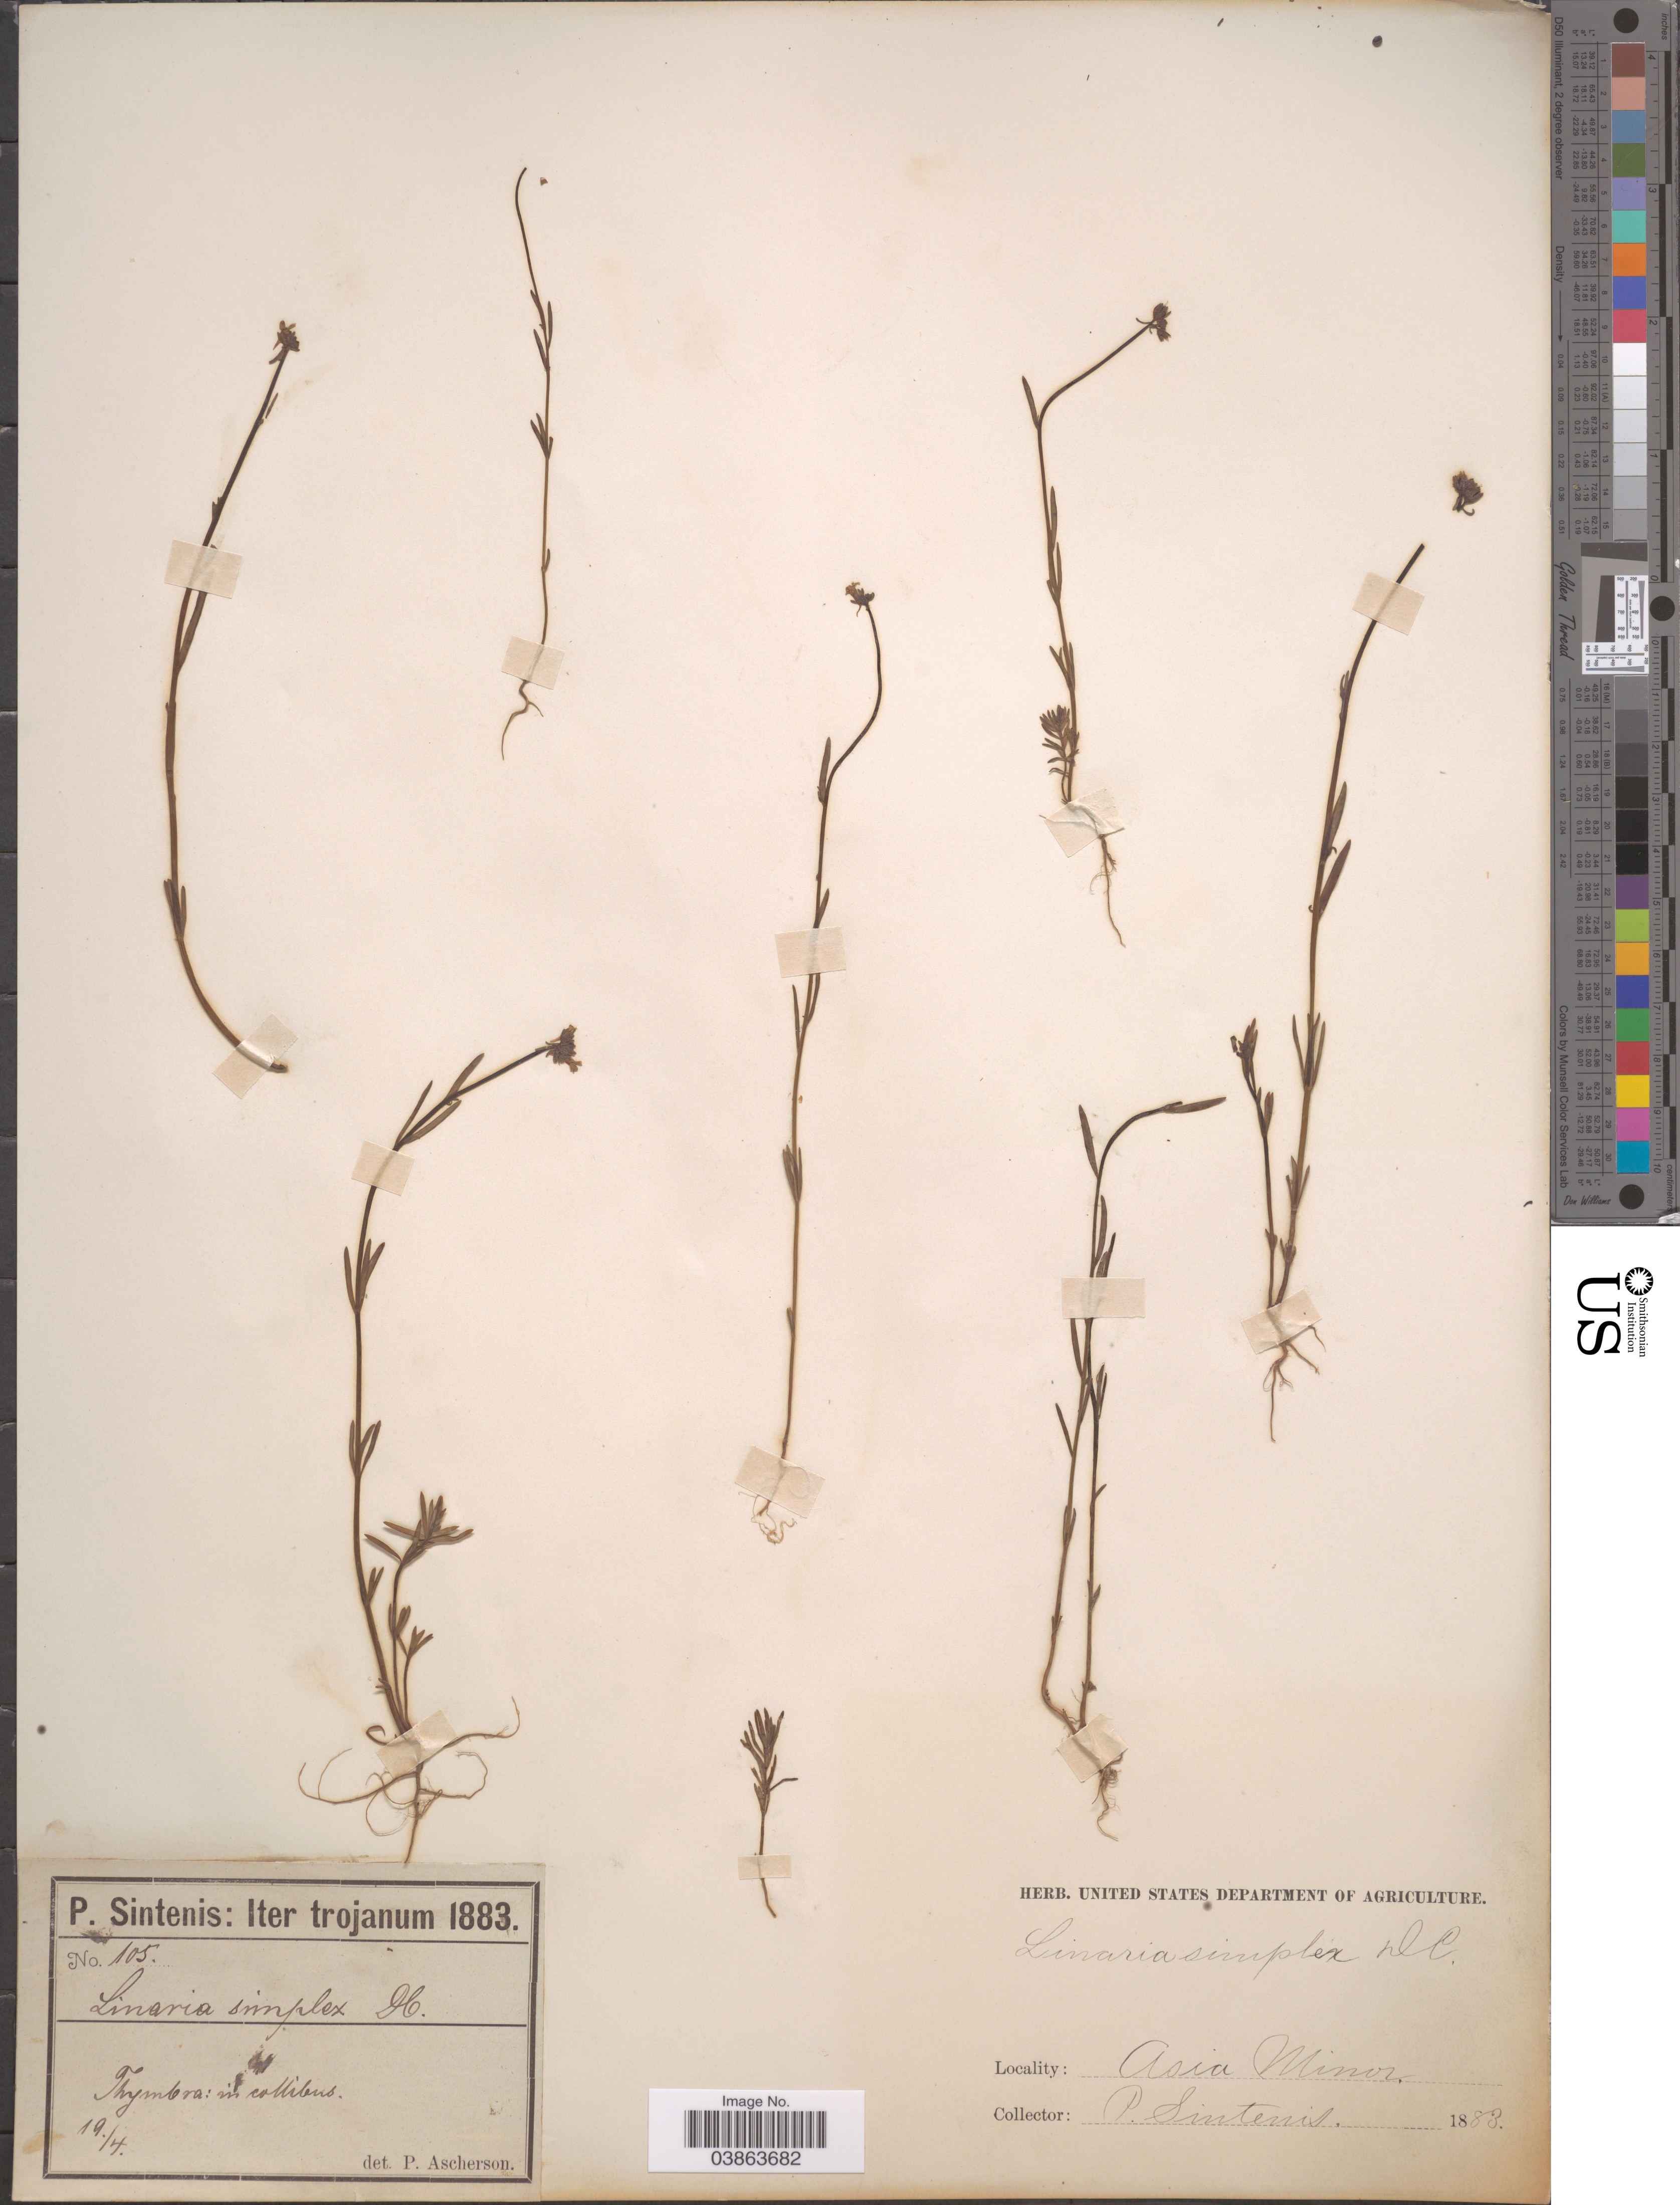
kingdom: Plantae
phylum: Tracheophyta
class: Magnoliopsida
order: Lamiales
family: Plantaginaceae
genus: Linaria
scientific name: Linaria simplex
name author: Desf.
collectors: P. Sintenis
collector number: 105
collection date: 1883-04-19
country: Turkey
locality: Iter trojanum. Thymbra: in collibus. Asia Minor.